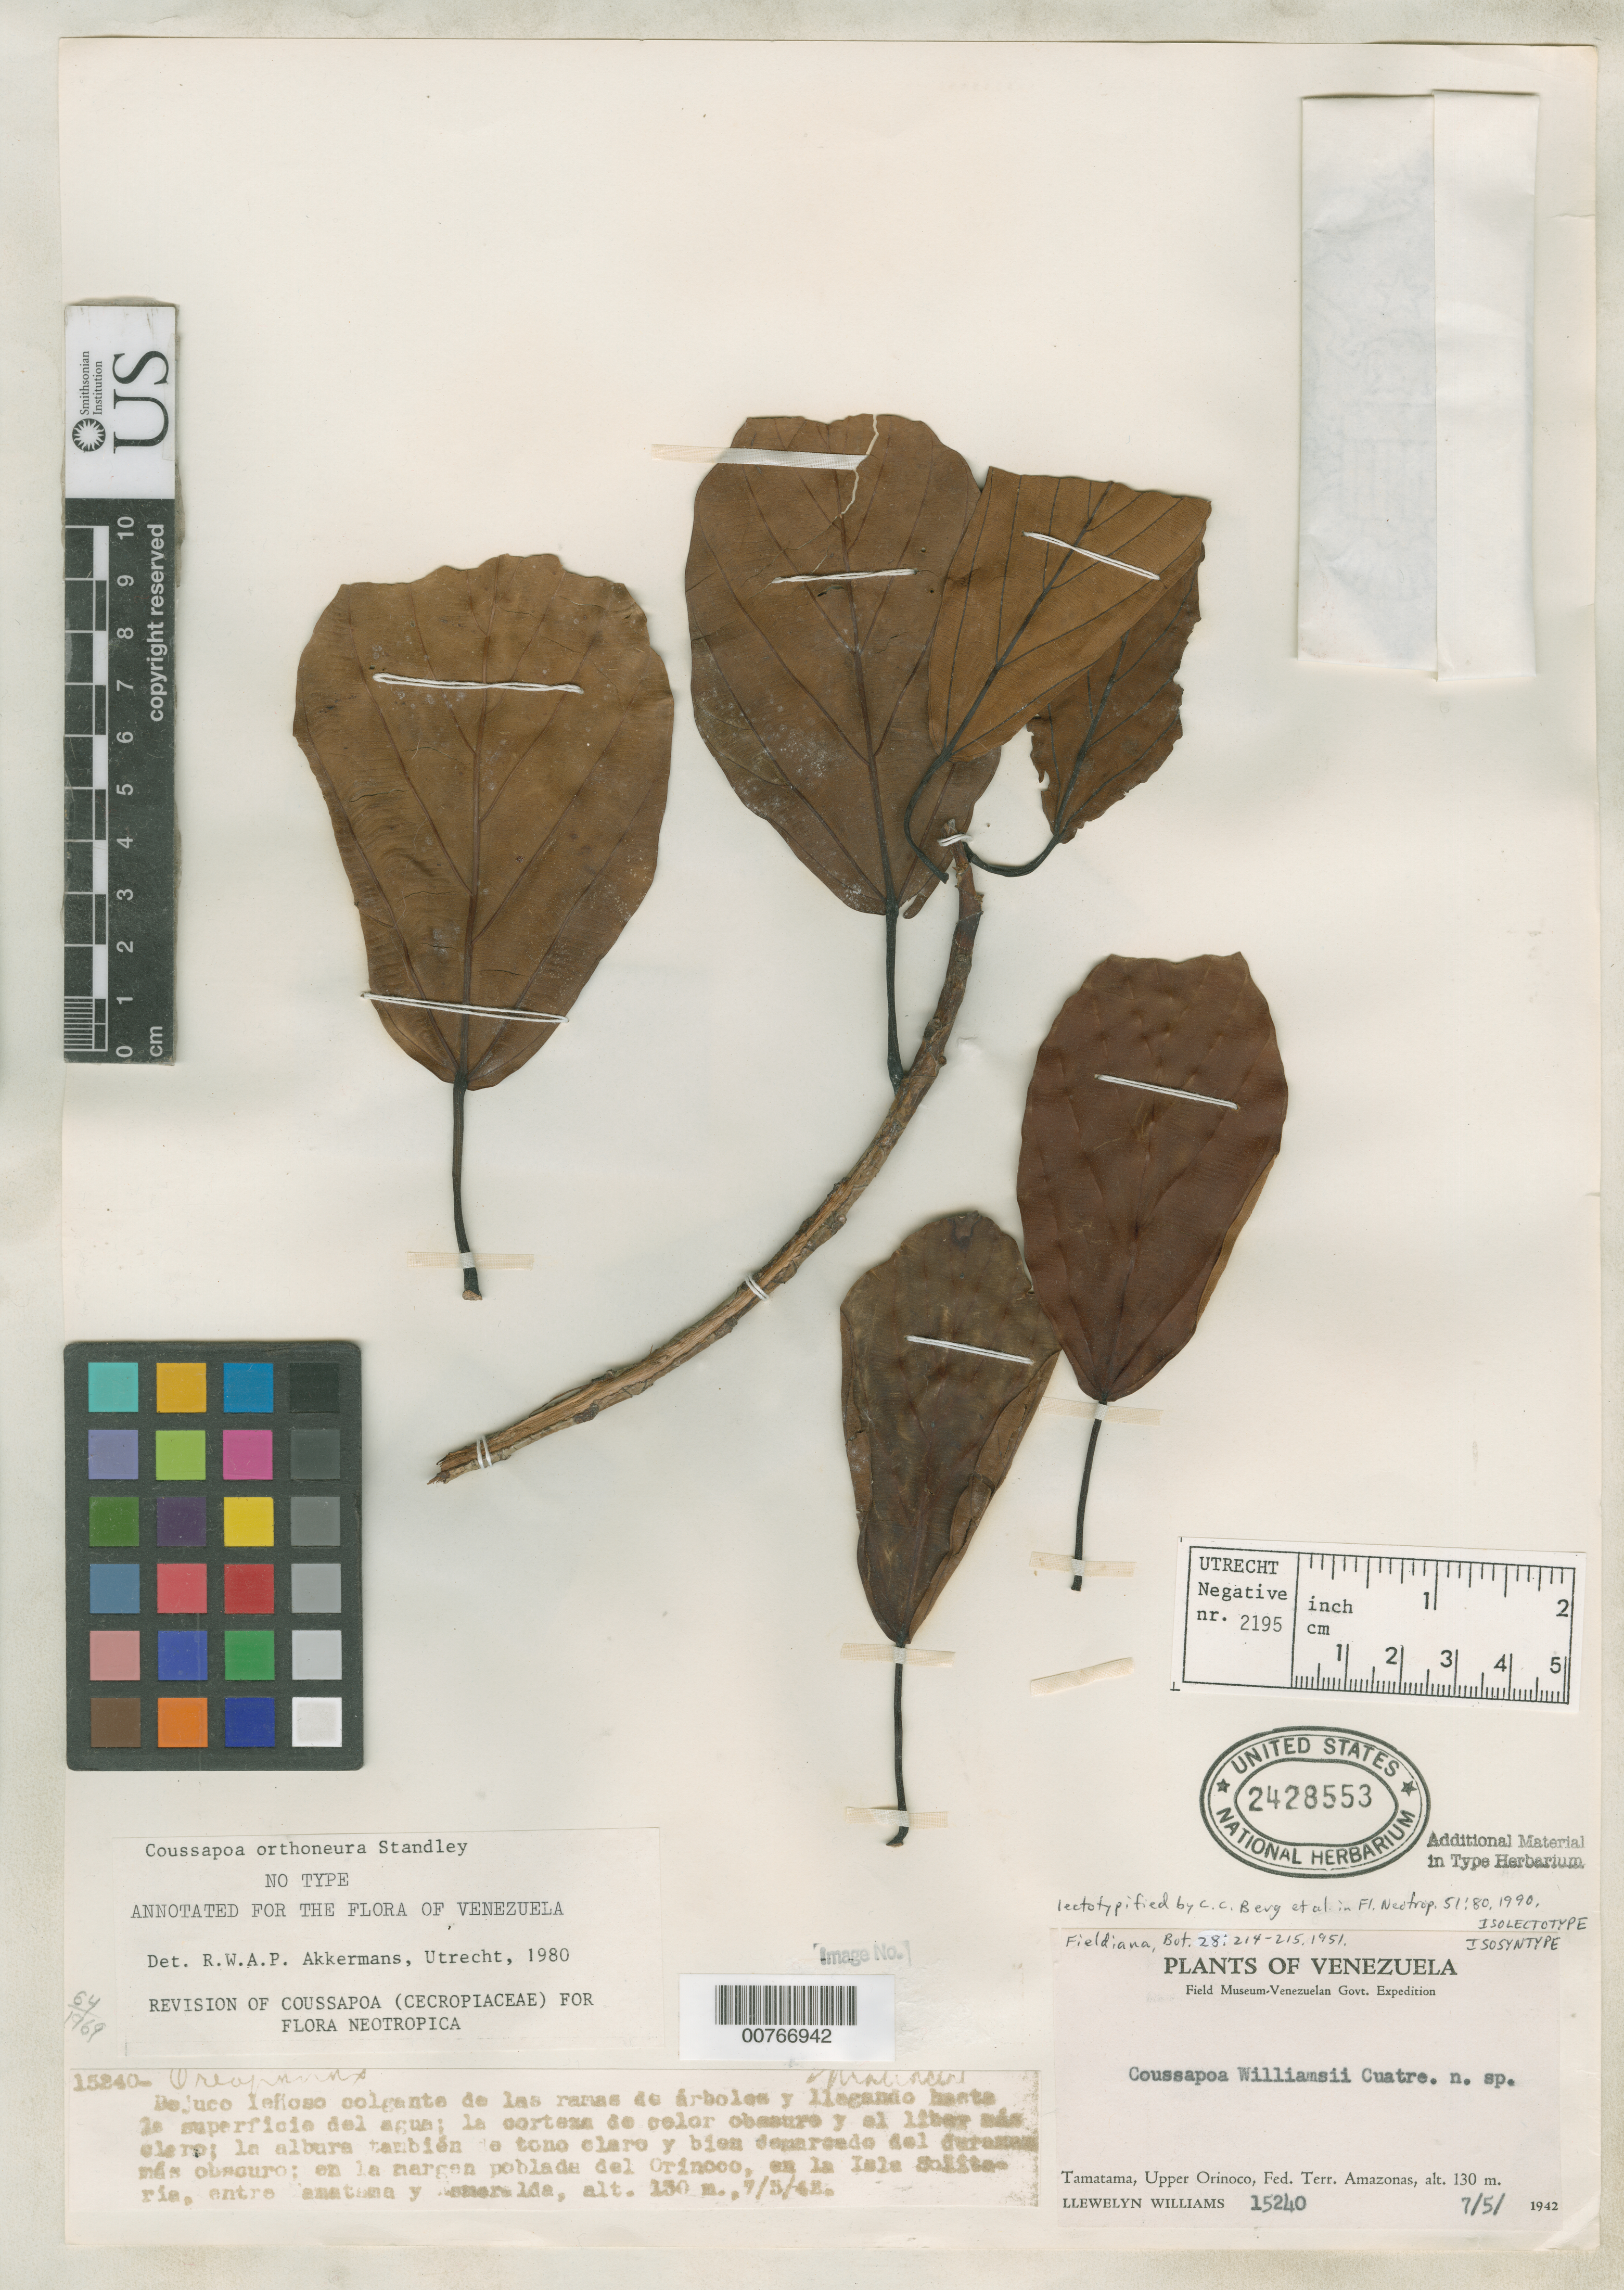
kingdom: Plantae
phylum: Tracheophyta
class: Magnoliopsida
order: Rosales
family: Urticaceae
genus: Coussapoa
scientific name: Coussapoa williamsii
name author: Cuatrec.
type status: Isolectotype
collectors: Ll. Williams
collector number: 15240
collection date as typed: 07 May 1942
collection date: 1942-05-07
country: Venezuela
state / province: Amazonas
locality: Margen poblada del Orinoco, en la Isla Solitaria, entre Tamatama y Esmeralda.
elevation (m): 130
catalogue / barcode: US 2428553